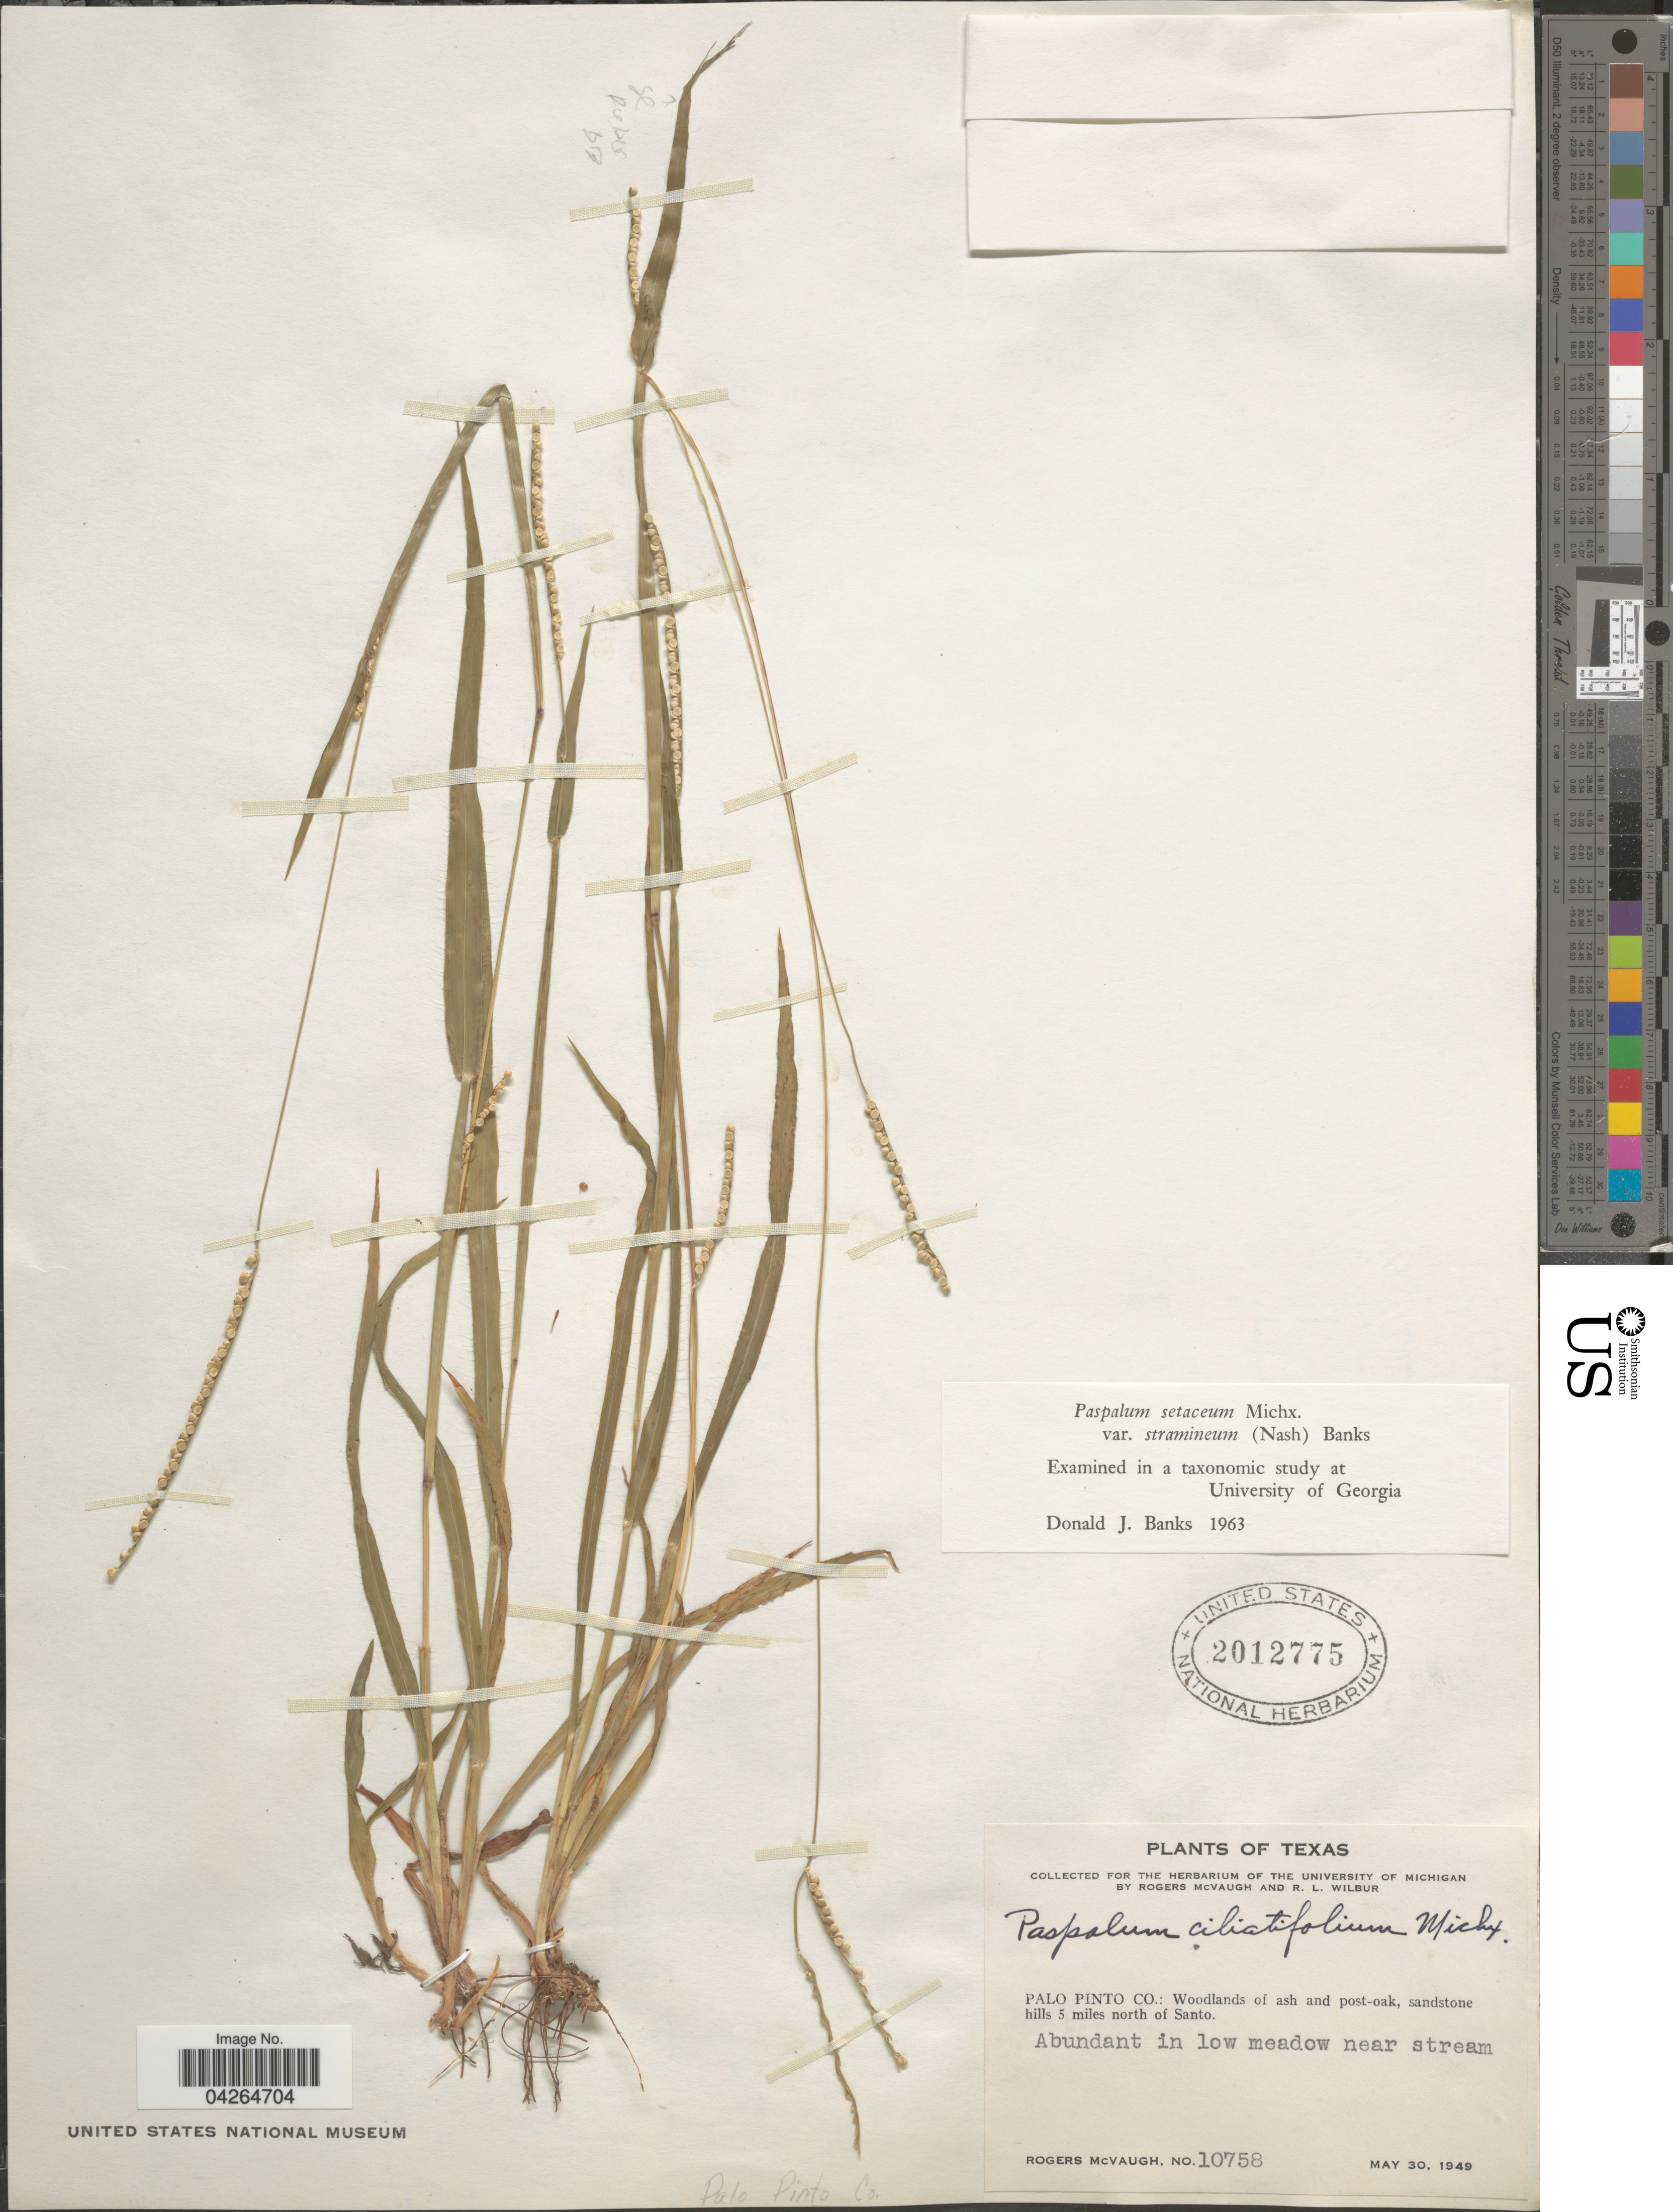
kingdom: Plantae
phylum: Tracheophyta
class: Liliopsida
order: Poales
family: Poaceae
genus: Paspalum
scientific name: Paspalum setaceum var. stramineum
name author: (Nash) D.J. Banks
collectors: R. McVaugh & R. L. Wilbur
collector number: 10758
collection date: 1949-05-30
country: United States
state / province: Texas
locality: Palo Pinto Co.: 5 miles north of Santo.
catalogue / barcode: US 2012775